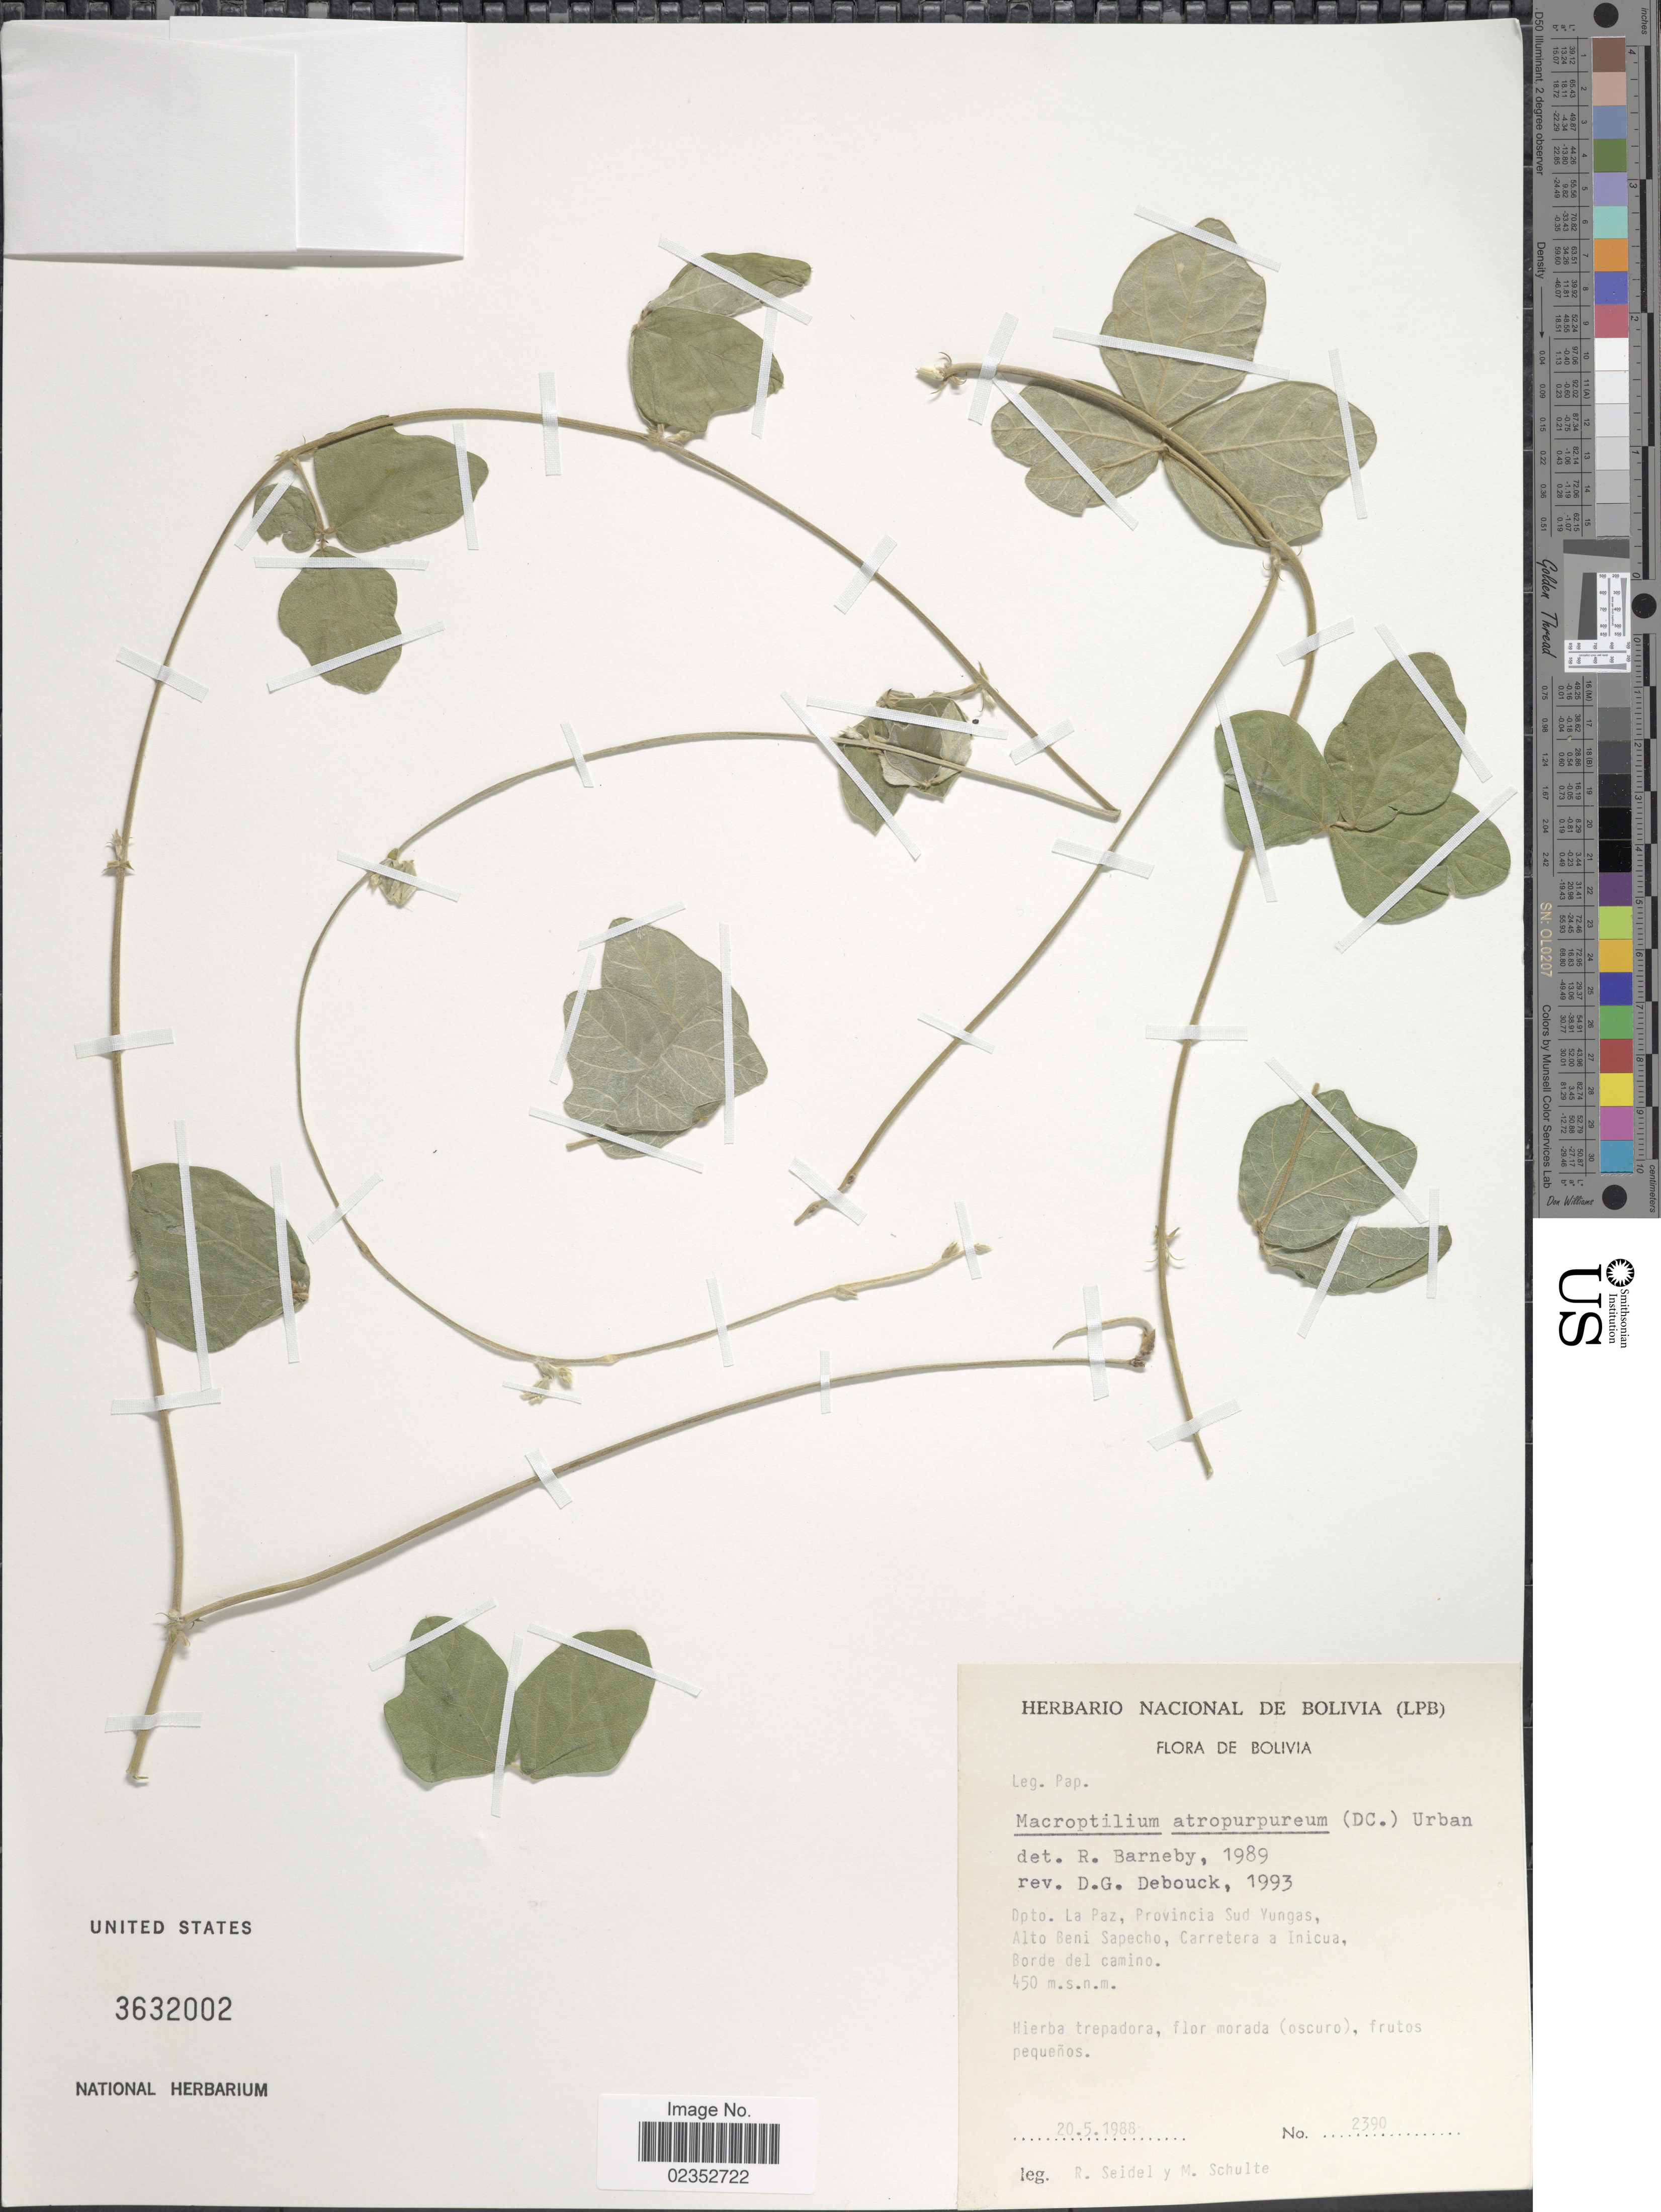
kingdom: Plantae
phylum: Tracheophyta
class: Magnoliopsida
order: Fabales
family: Fabaceae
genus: Macroptilium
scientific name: Macroptilium atropurpureum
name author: (DC.) Urb.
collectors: R. Seidel & M. Schulte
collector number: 2390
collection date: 1988-05-20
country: Bolivia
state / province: La Paz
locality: Provincia Sud Yungas, Alto Beni Saecho, Cearretera a Inicua, Borde del camino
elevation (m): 450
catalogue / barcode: US 3632002